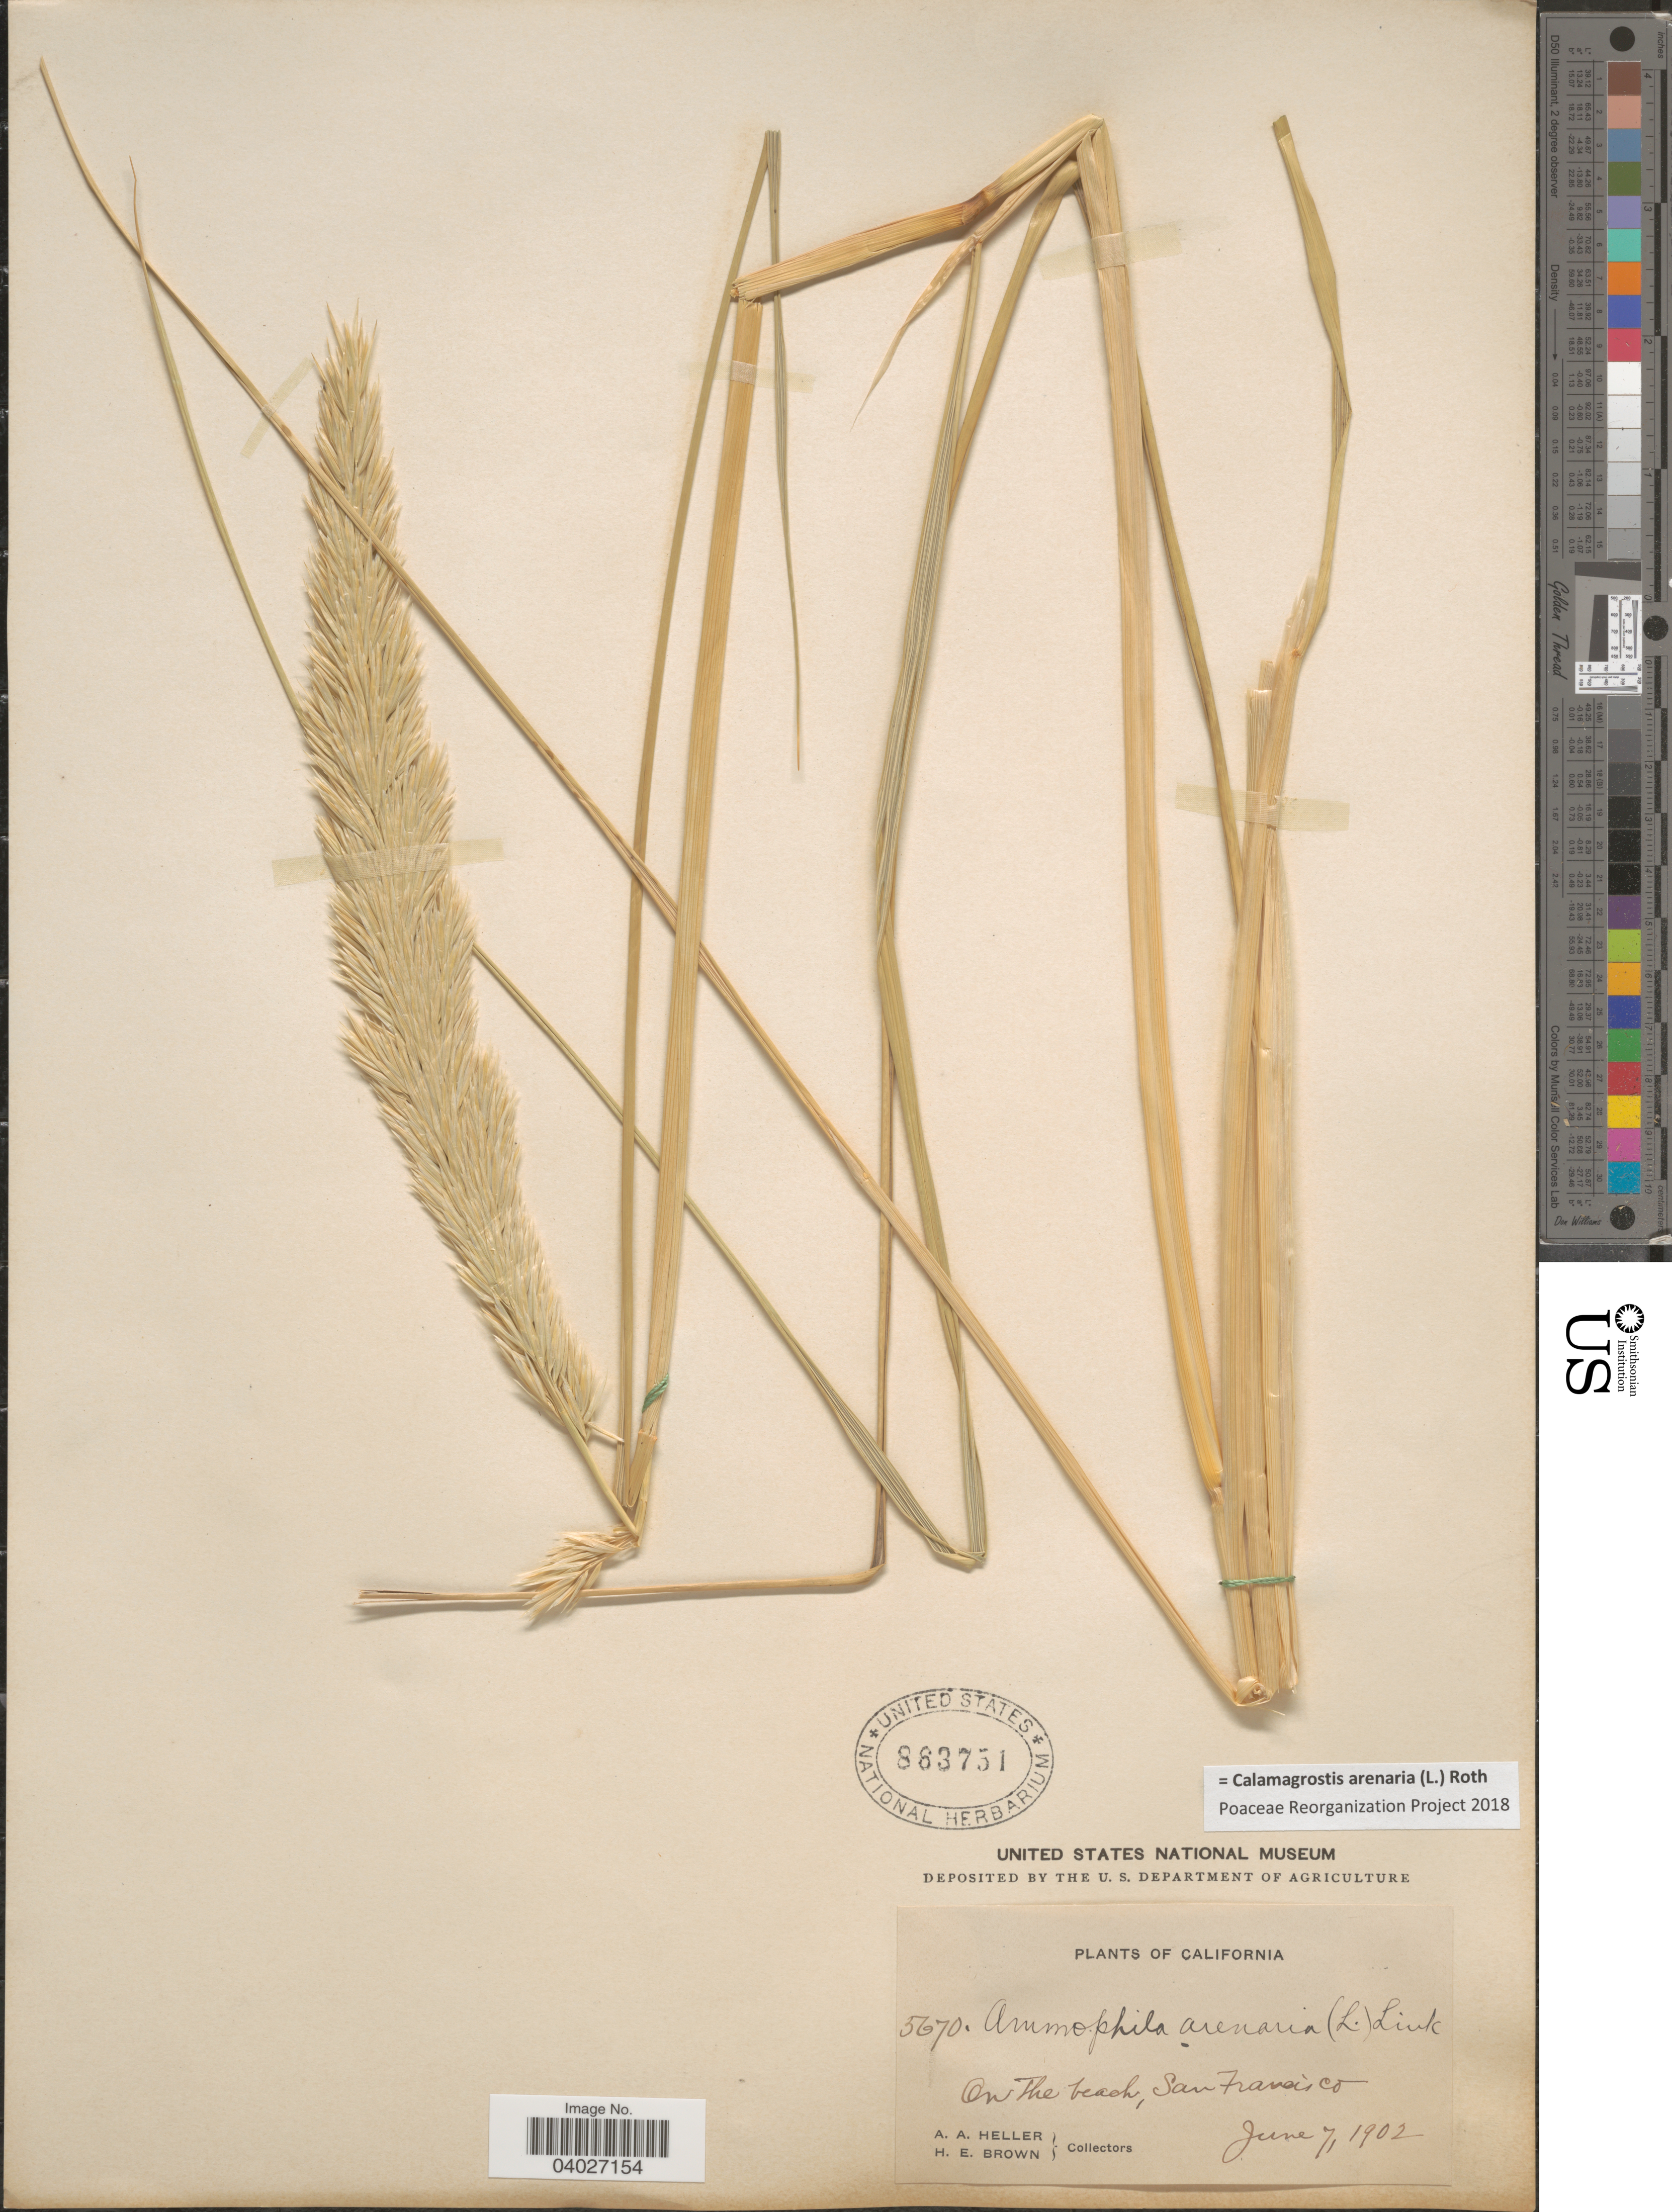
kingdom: Plantae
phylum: Tracheophyta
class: Liliopsida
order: Poales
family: Poaceae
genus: Calamagrostis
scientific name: Calamagrostis arenaria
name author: (L.) Roth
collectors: A. A. Heller & H. E. Brown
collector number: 5670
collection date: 1902-06-07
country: United States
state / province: California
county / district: San Francisco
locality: On the beach, San Francisco.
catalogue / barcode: US 863751